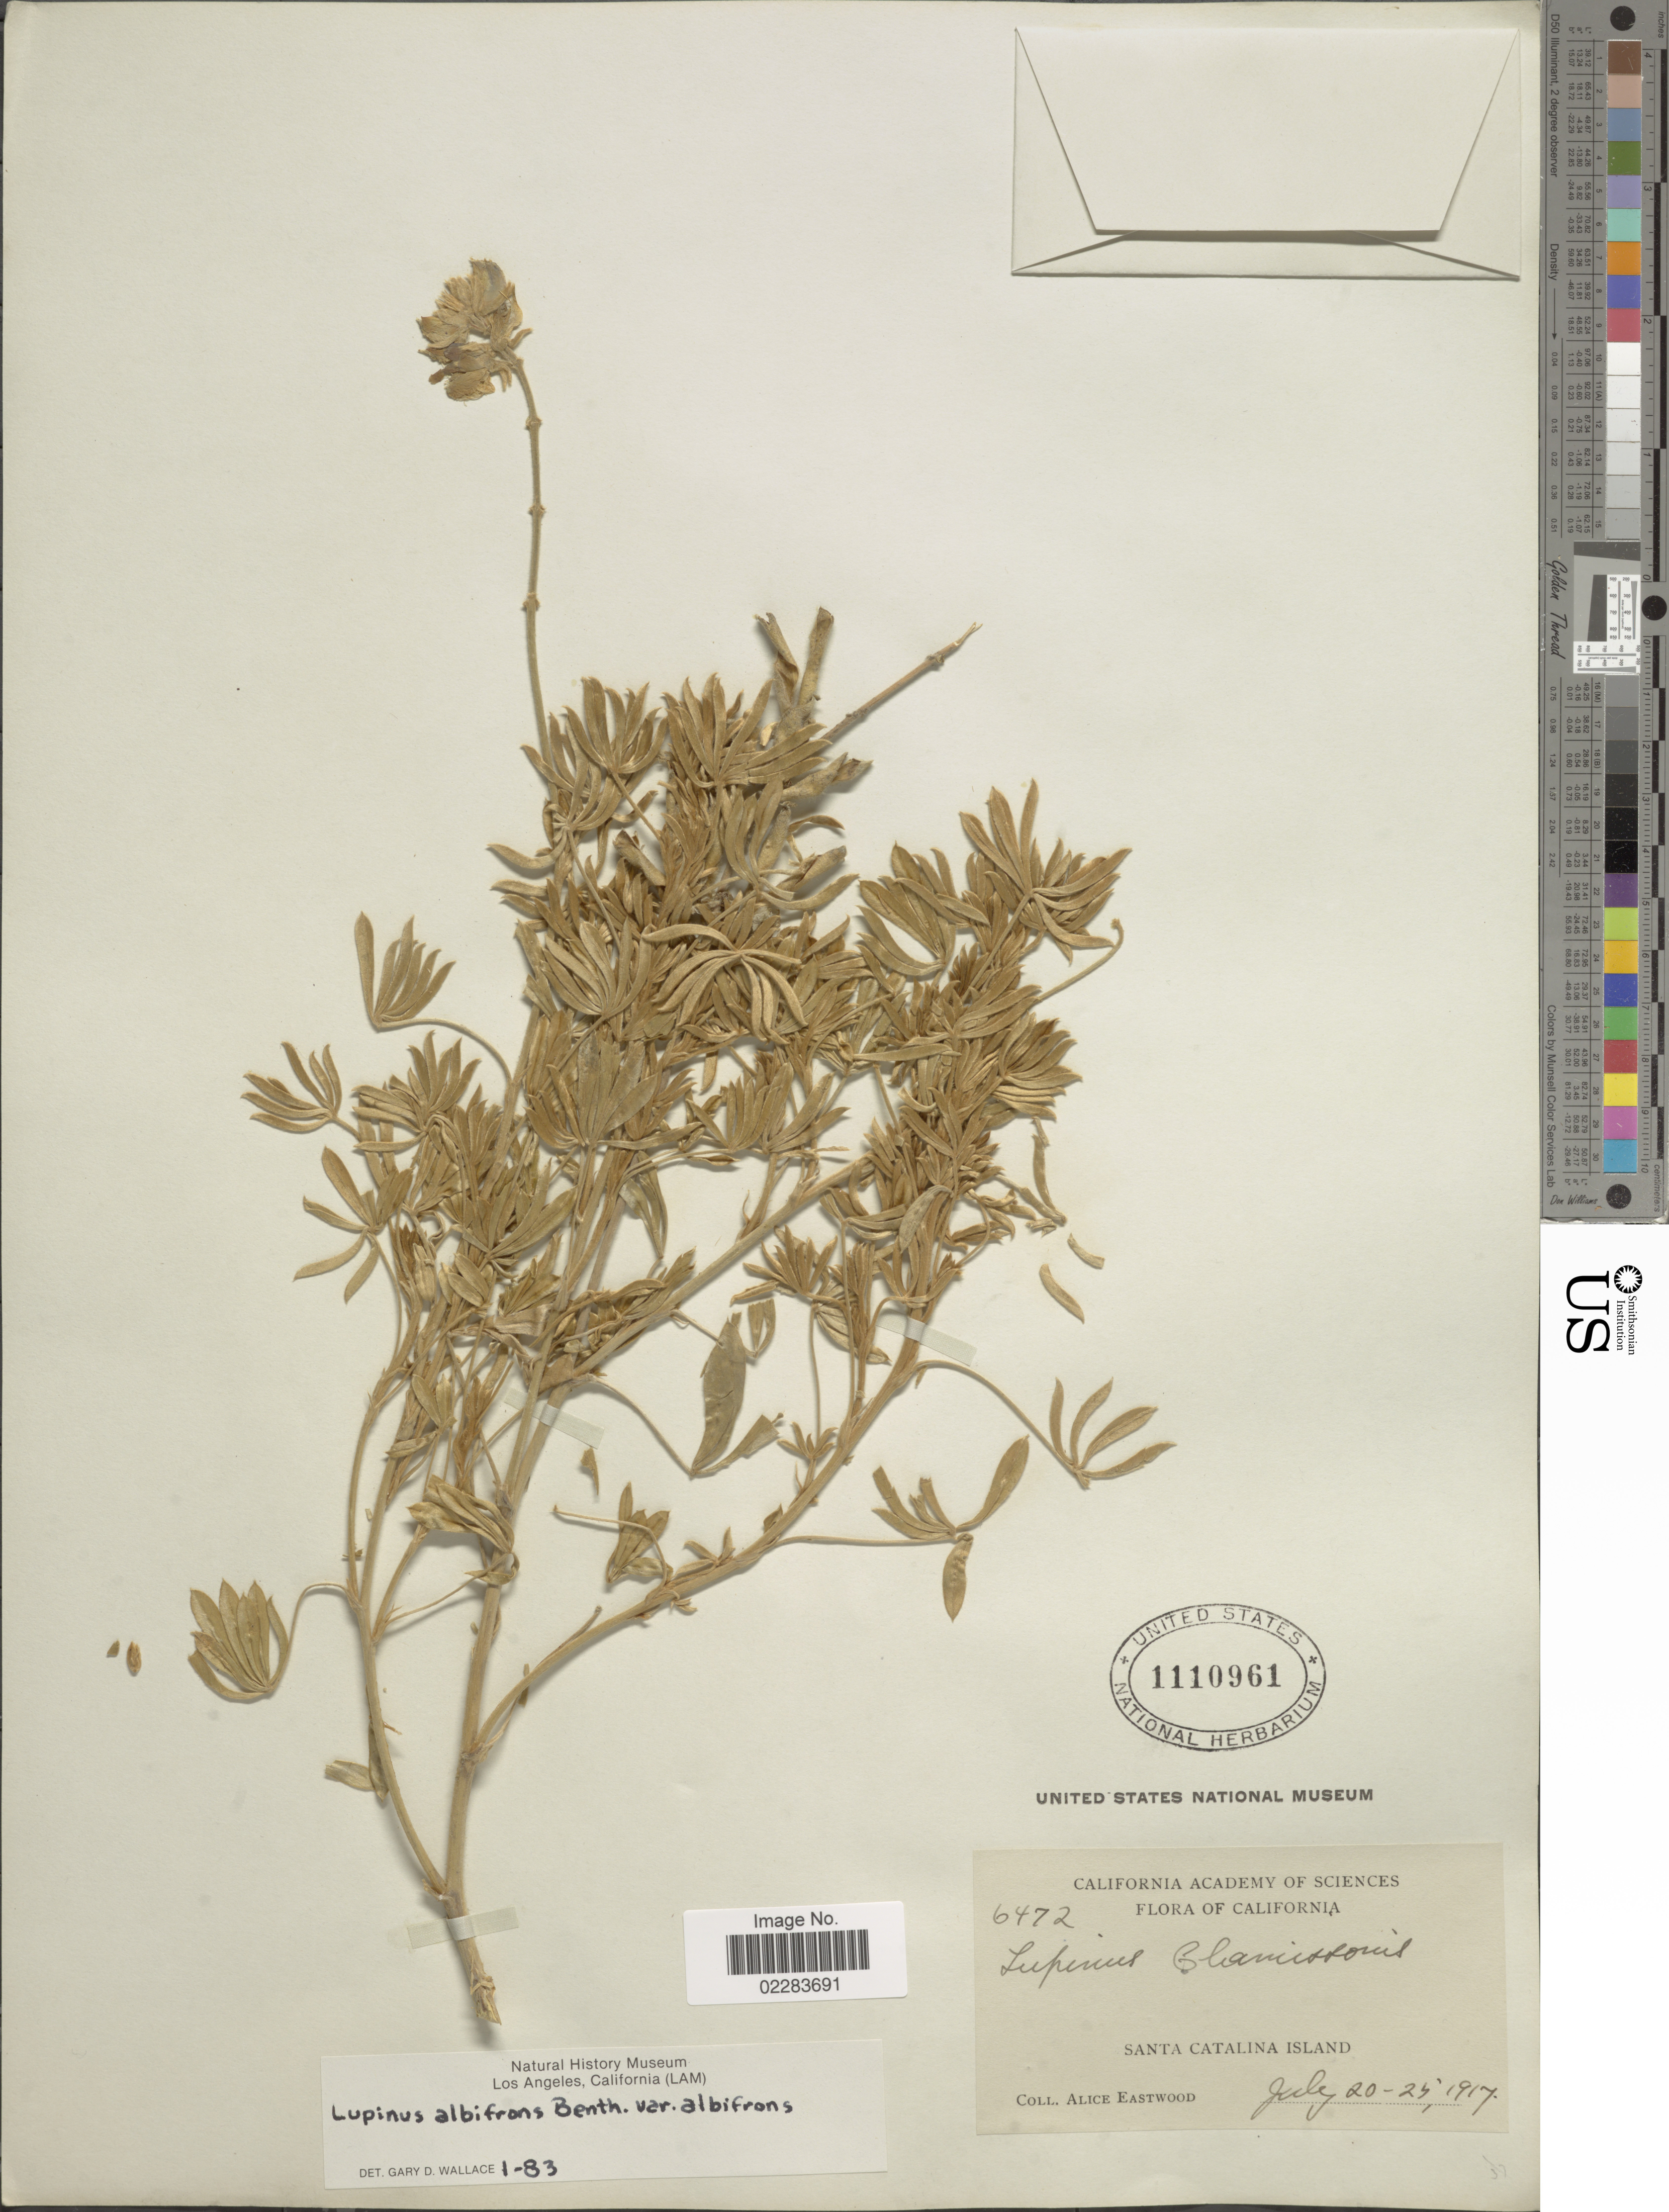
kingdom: Plantae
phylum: Tracheophyta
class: Magnoliopsida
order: Fabales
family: Fabaceae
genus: Lupinus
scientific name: Lupinus albifrons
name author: Benth.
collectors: A. Eastwood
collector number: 6472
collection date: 1917-07-20/1917-07-24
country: United States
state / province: California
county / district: Los Angeles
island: Santa Catalina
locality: Santa Catalina Island.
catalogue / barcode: US 1110961